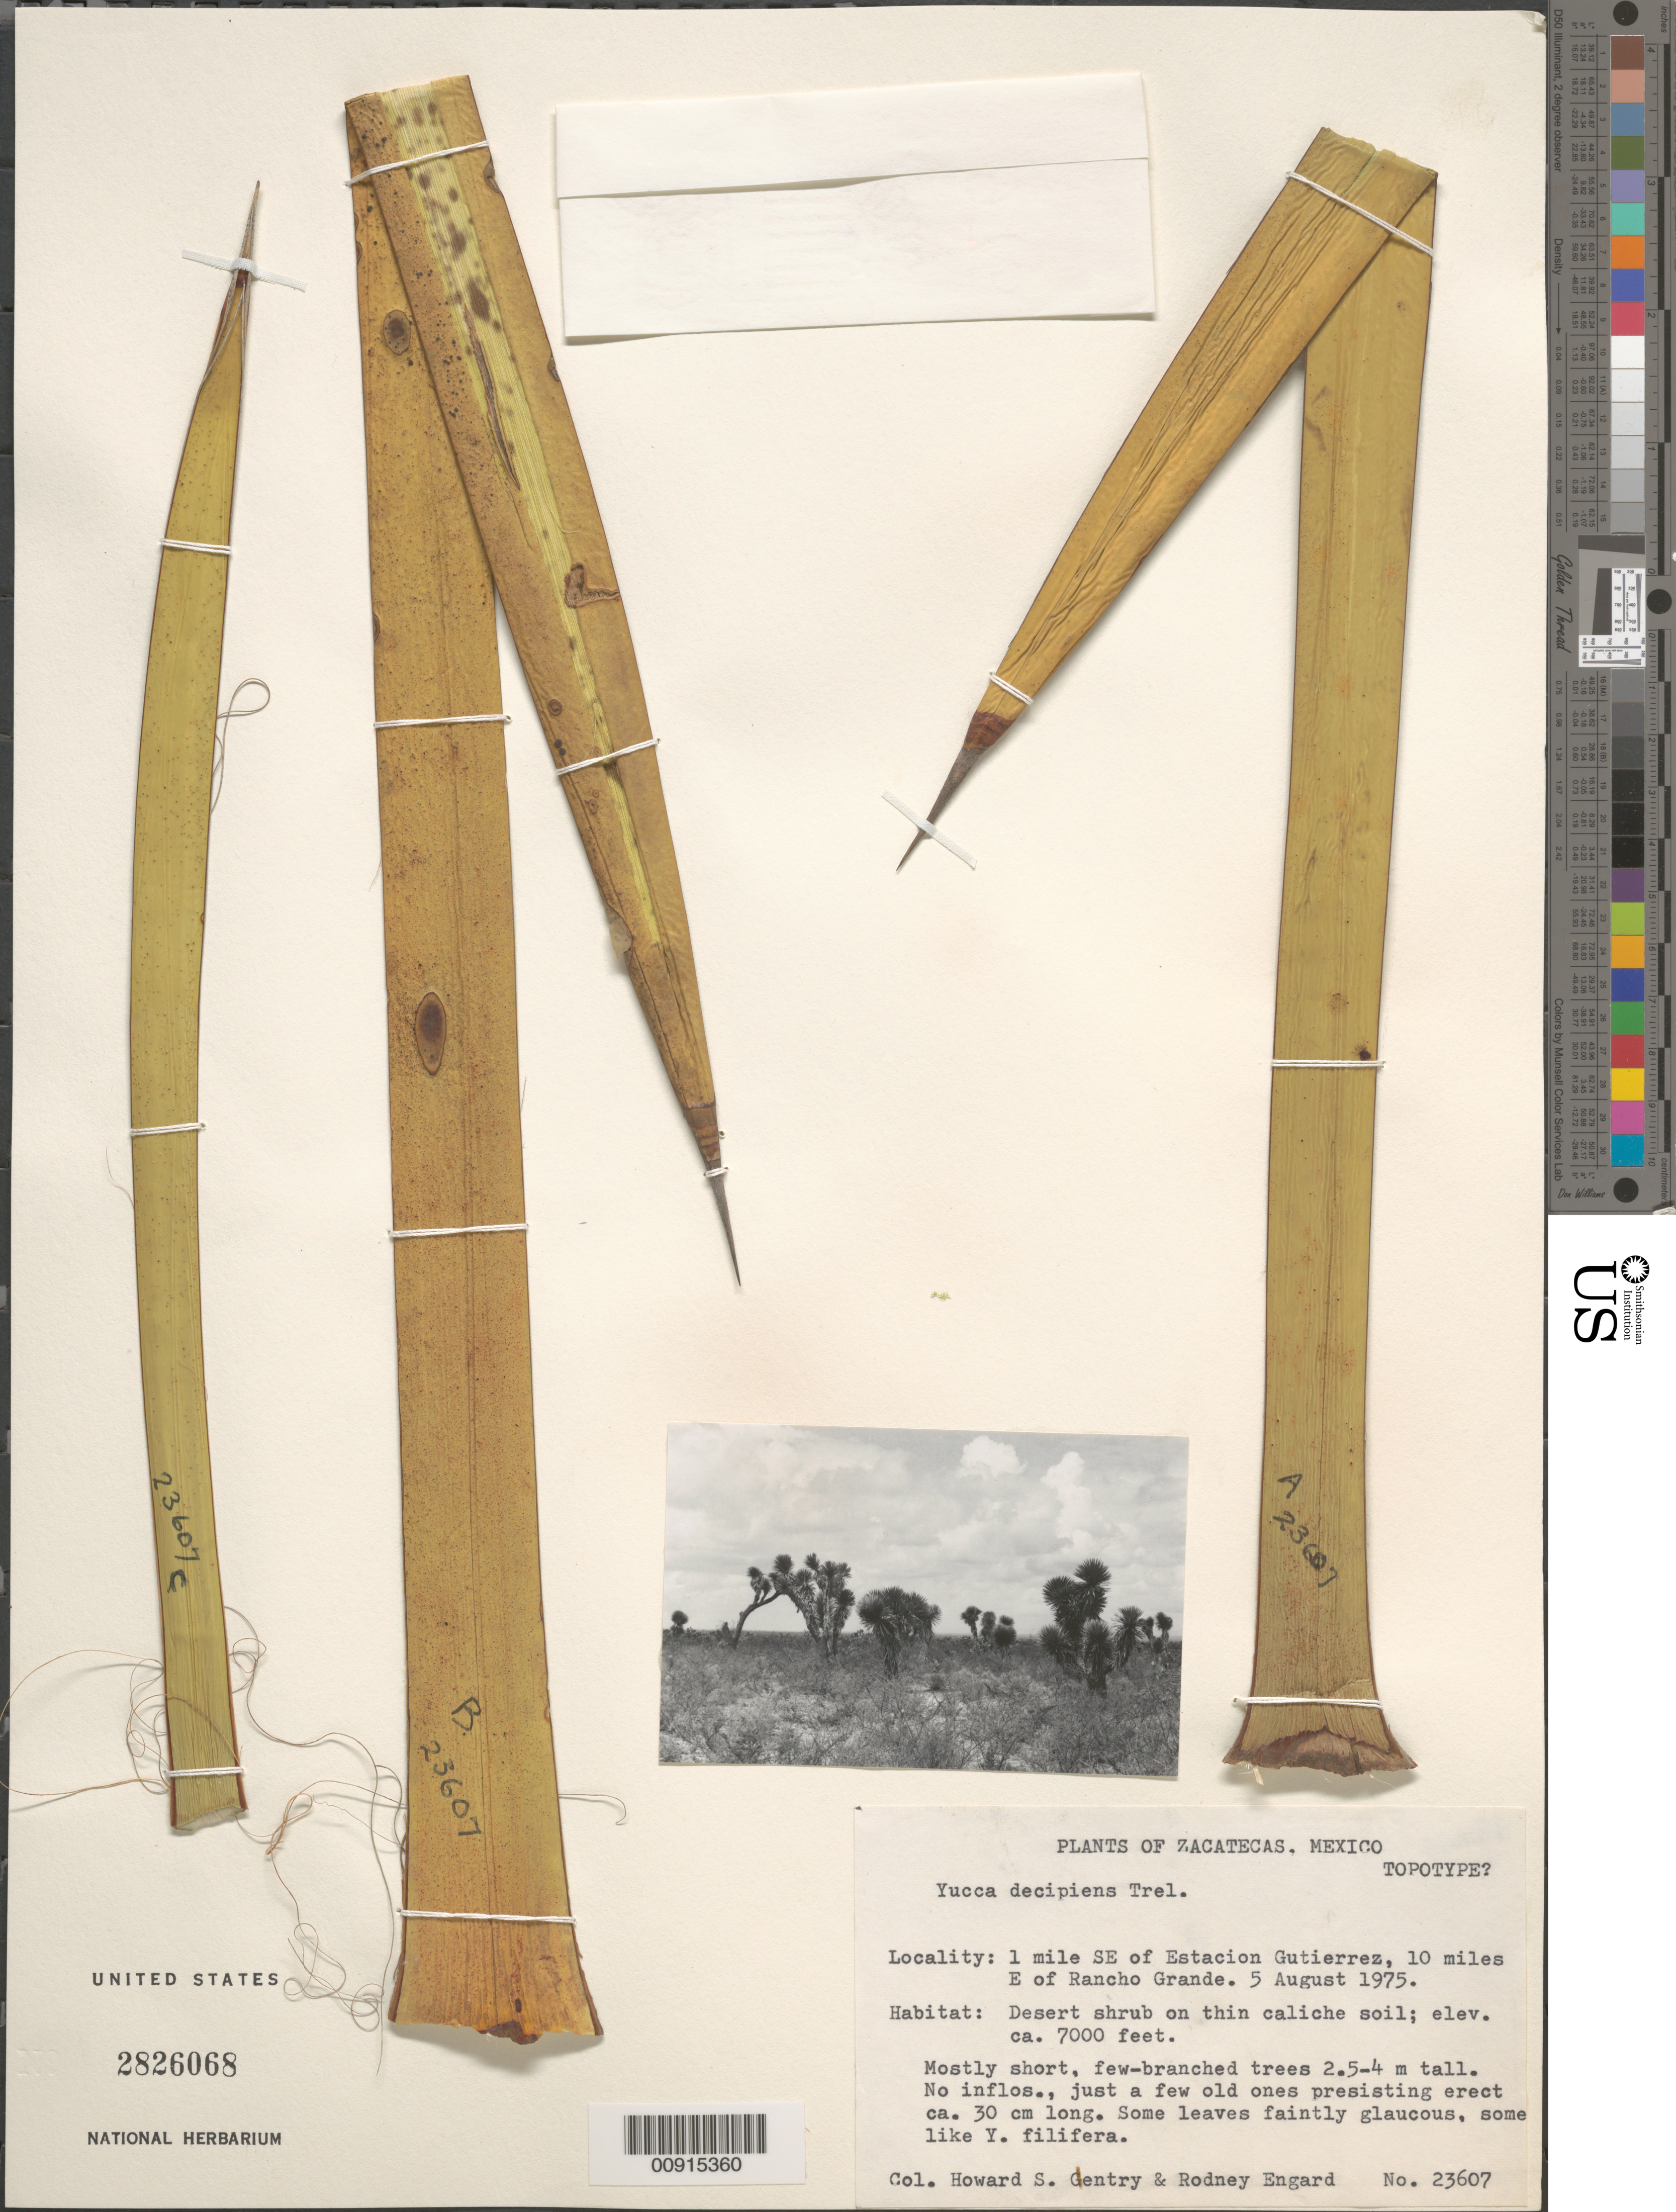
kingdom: Plantae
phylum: Tracheophyta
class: Liliopsida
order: Asparagales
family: Asparagaceae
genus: Yucca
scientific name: Yucca decipiens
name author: Trel.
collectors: H. S. Gentry & R. Engard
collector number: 23607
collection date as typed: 05 Aug 1975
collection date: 1975-08-05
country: Mexico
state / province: Zacatecas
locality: Zacatecas: 1 mile SE of Estación Gutiérrez, 10 miles E of Rancho Grande.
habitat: Desert shrub on thin caliche soil.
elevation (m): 2134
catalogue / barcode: US 2826068